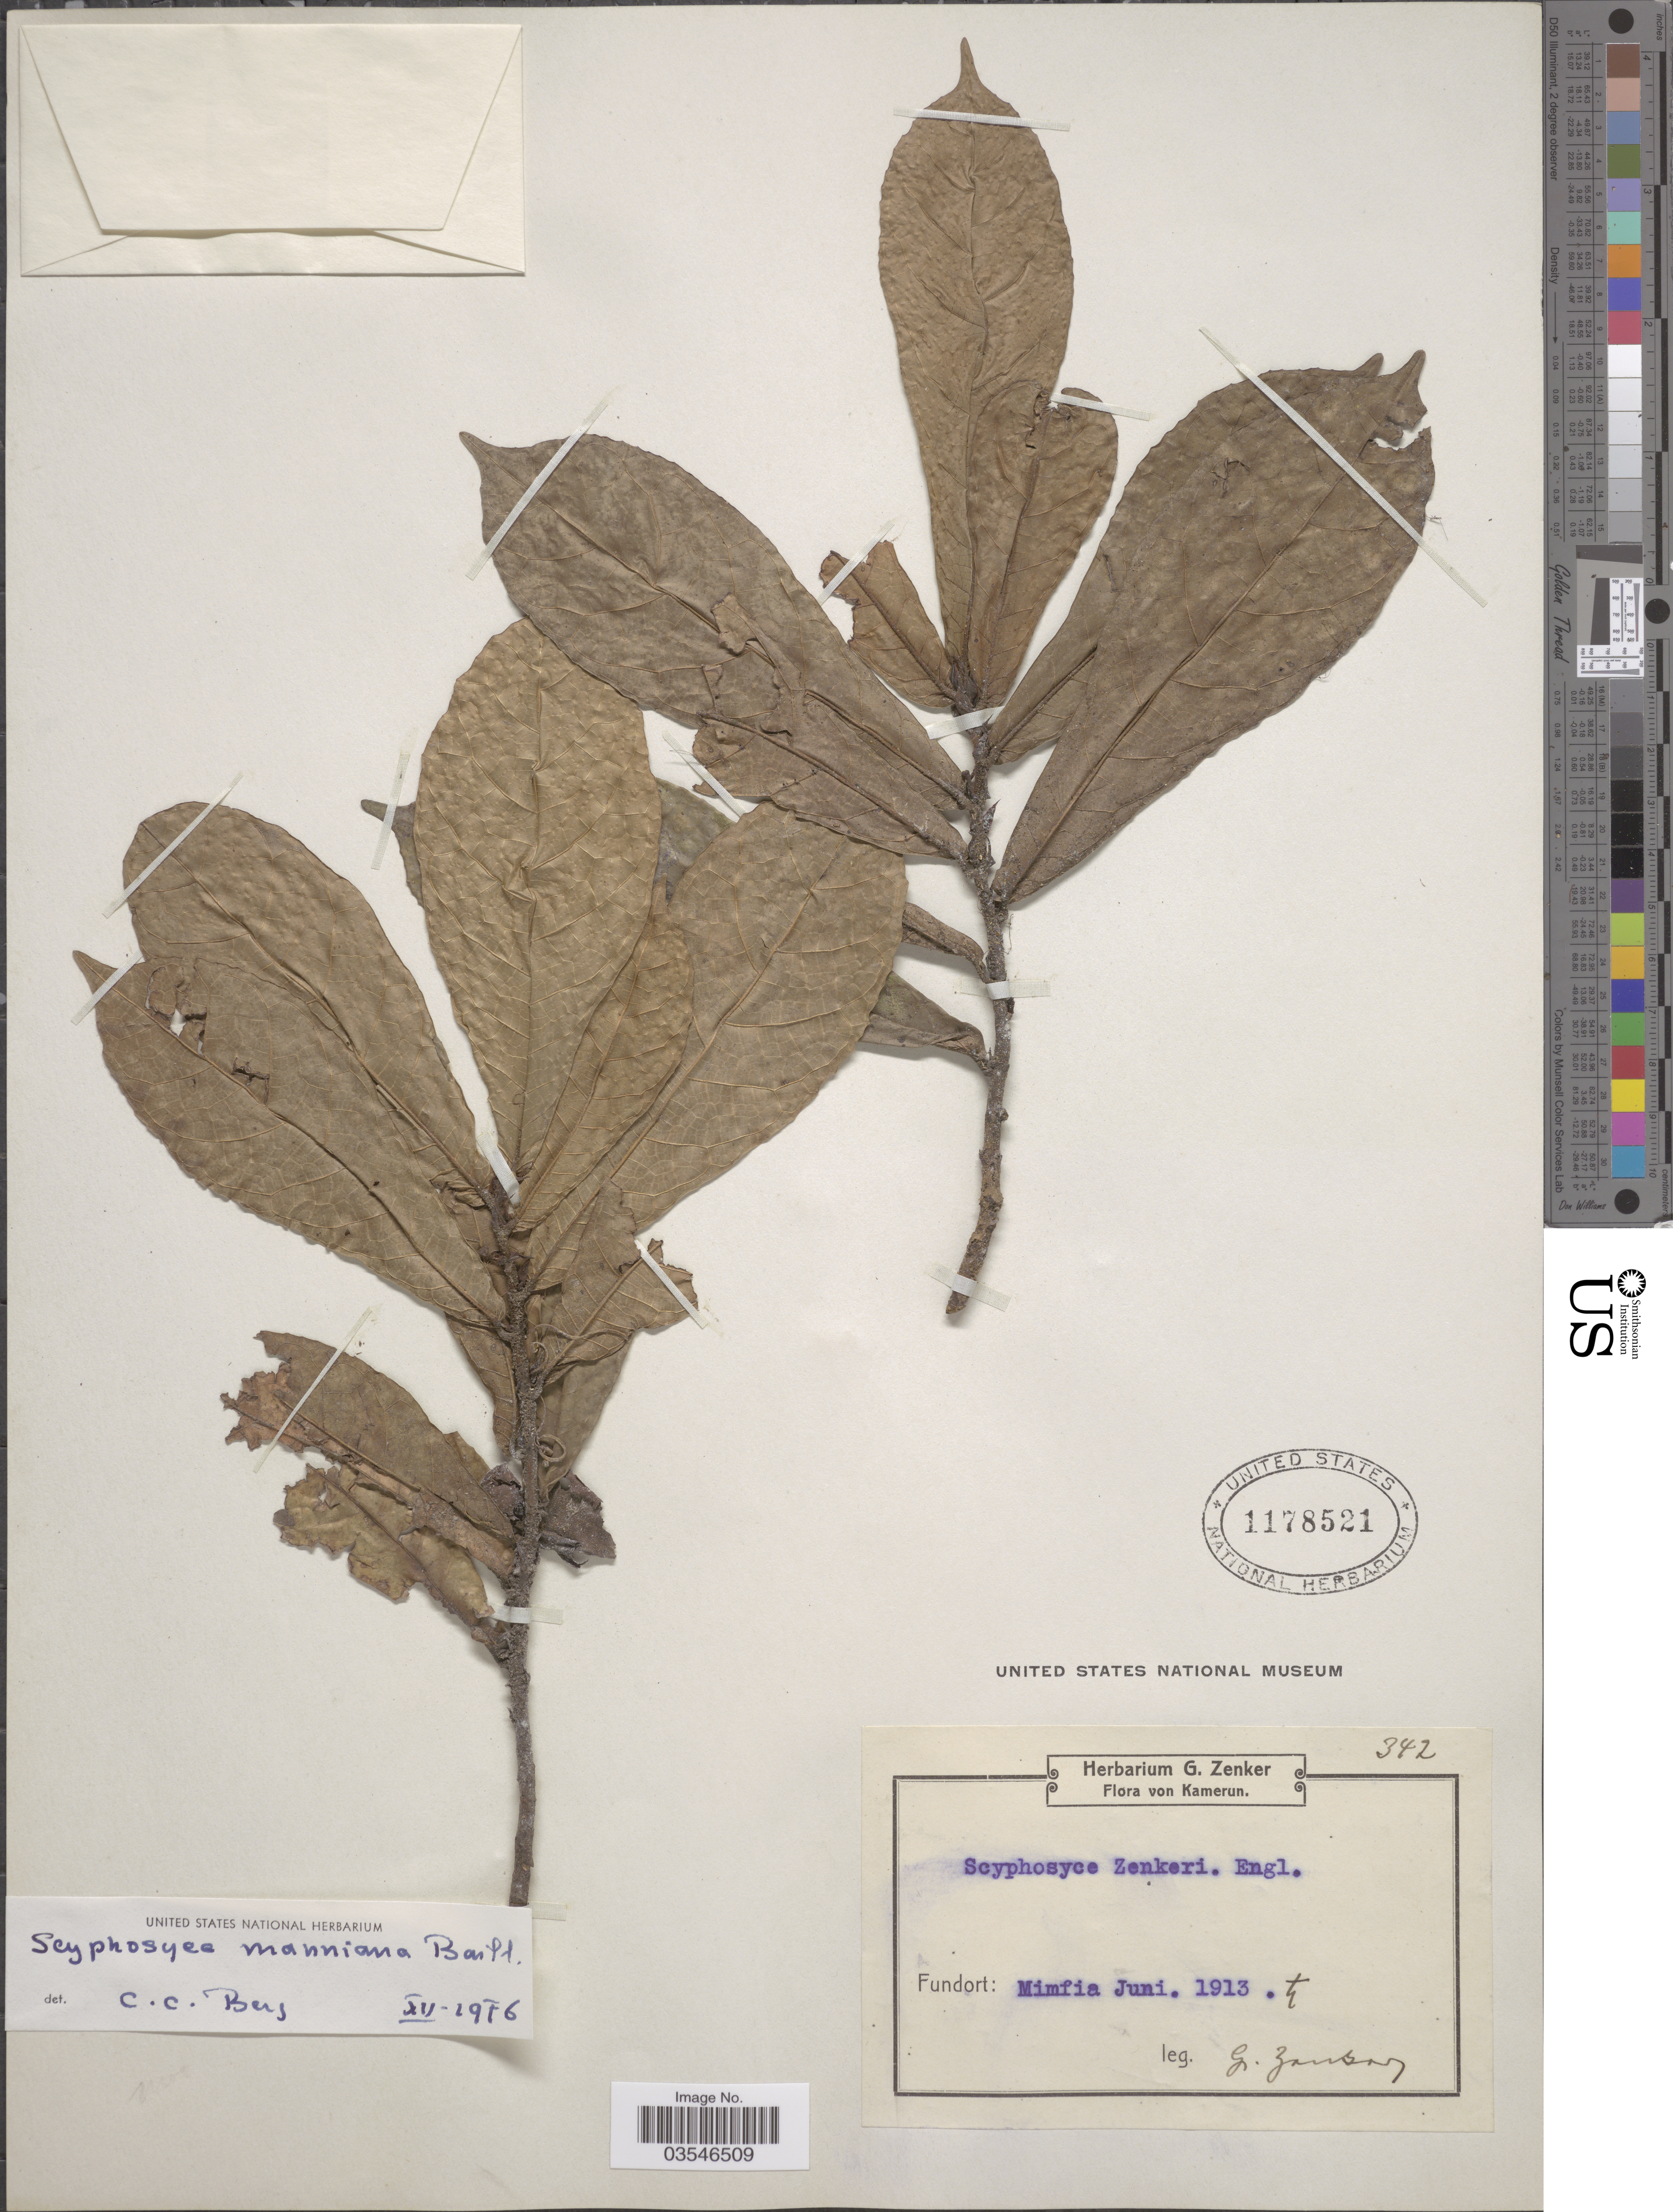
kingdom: Plantae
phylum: Tracheophyta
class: Magnoliopsida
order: Rosales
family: Moraceae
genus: Scyphosyce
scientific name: Scyphosyce manniana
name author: Baill.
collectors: G. A. Zenker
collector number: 342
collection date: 1913-06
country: Cameroon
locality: Kamerun. Mimfia.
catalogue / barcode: US 1178521